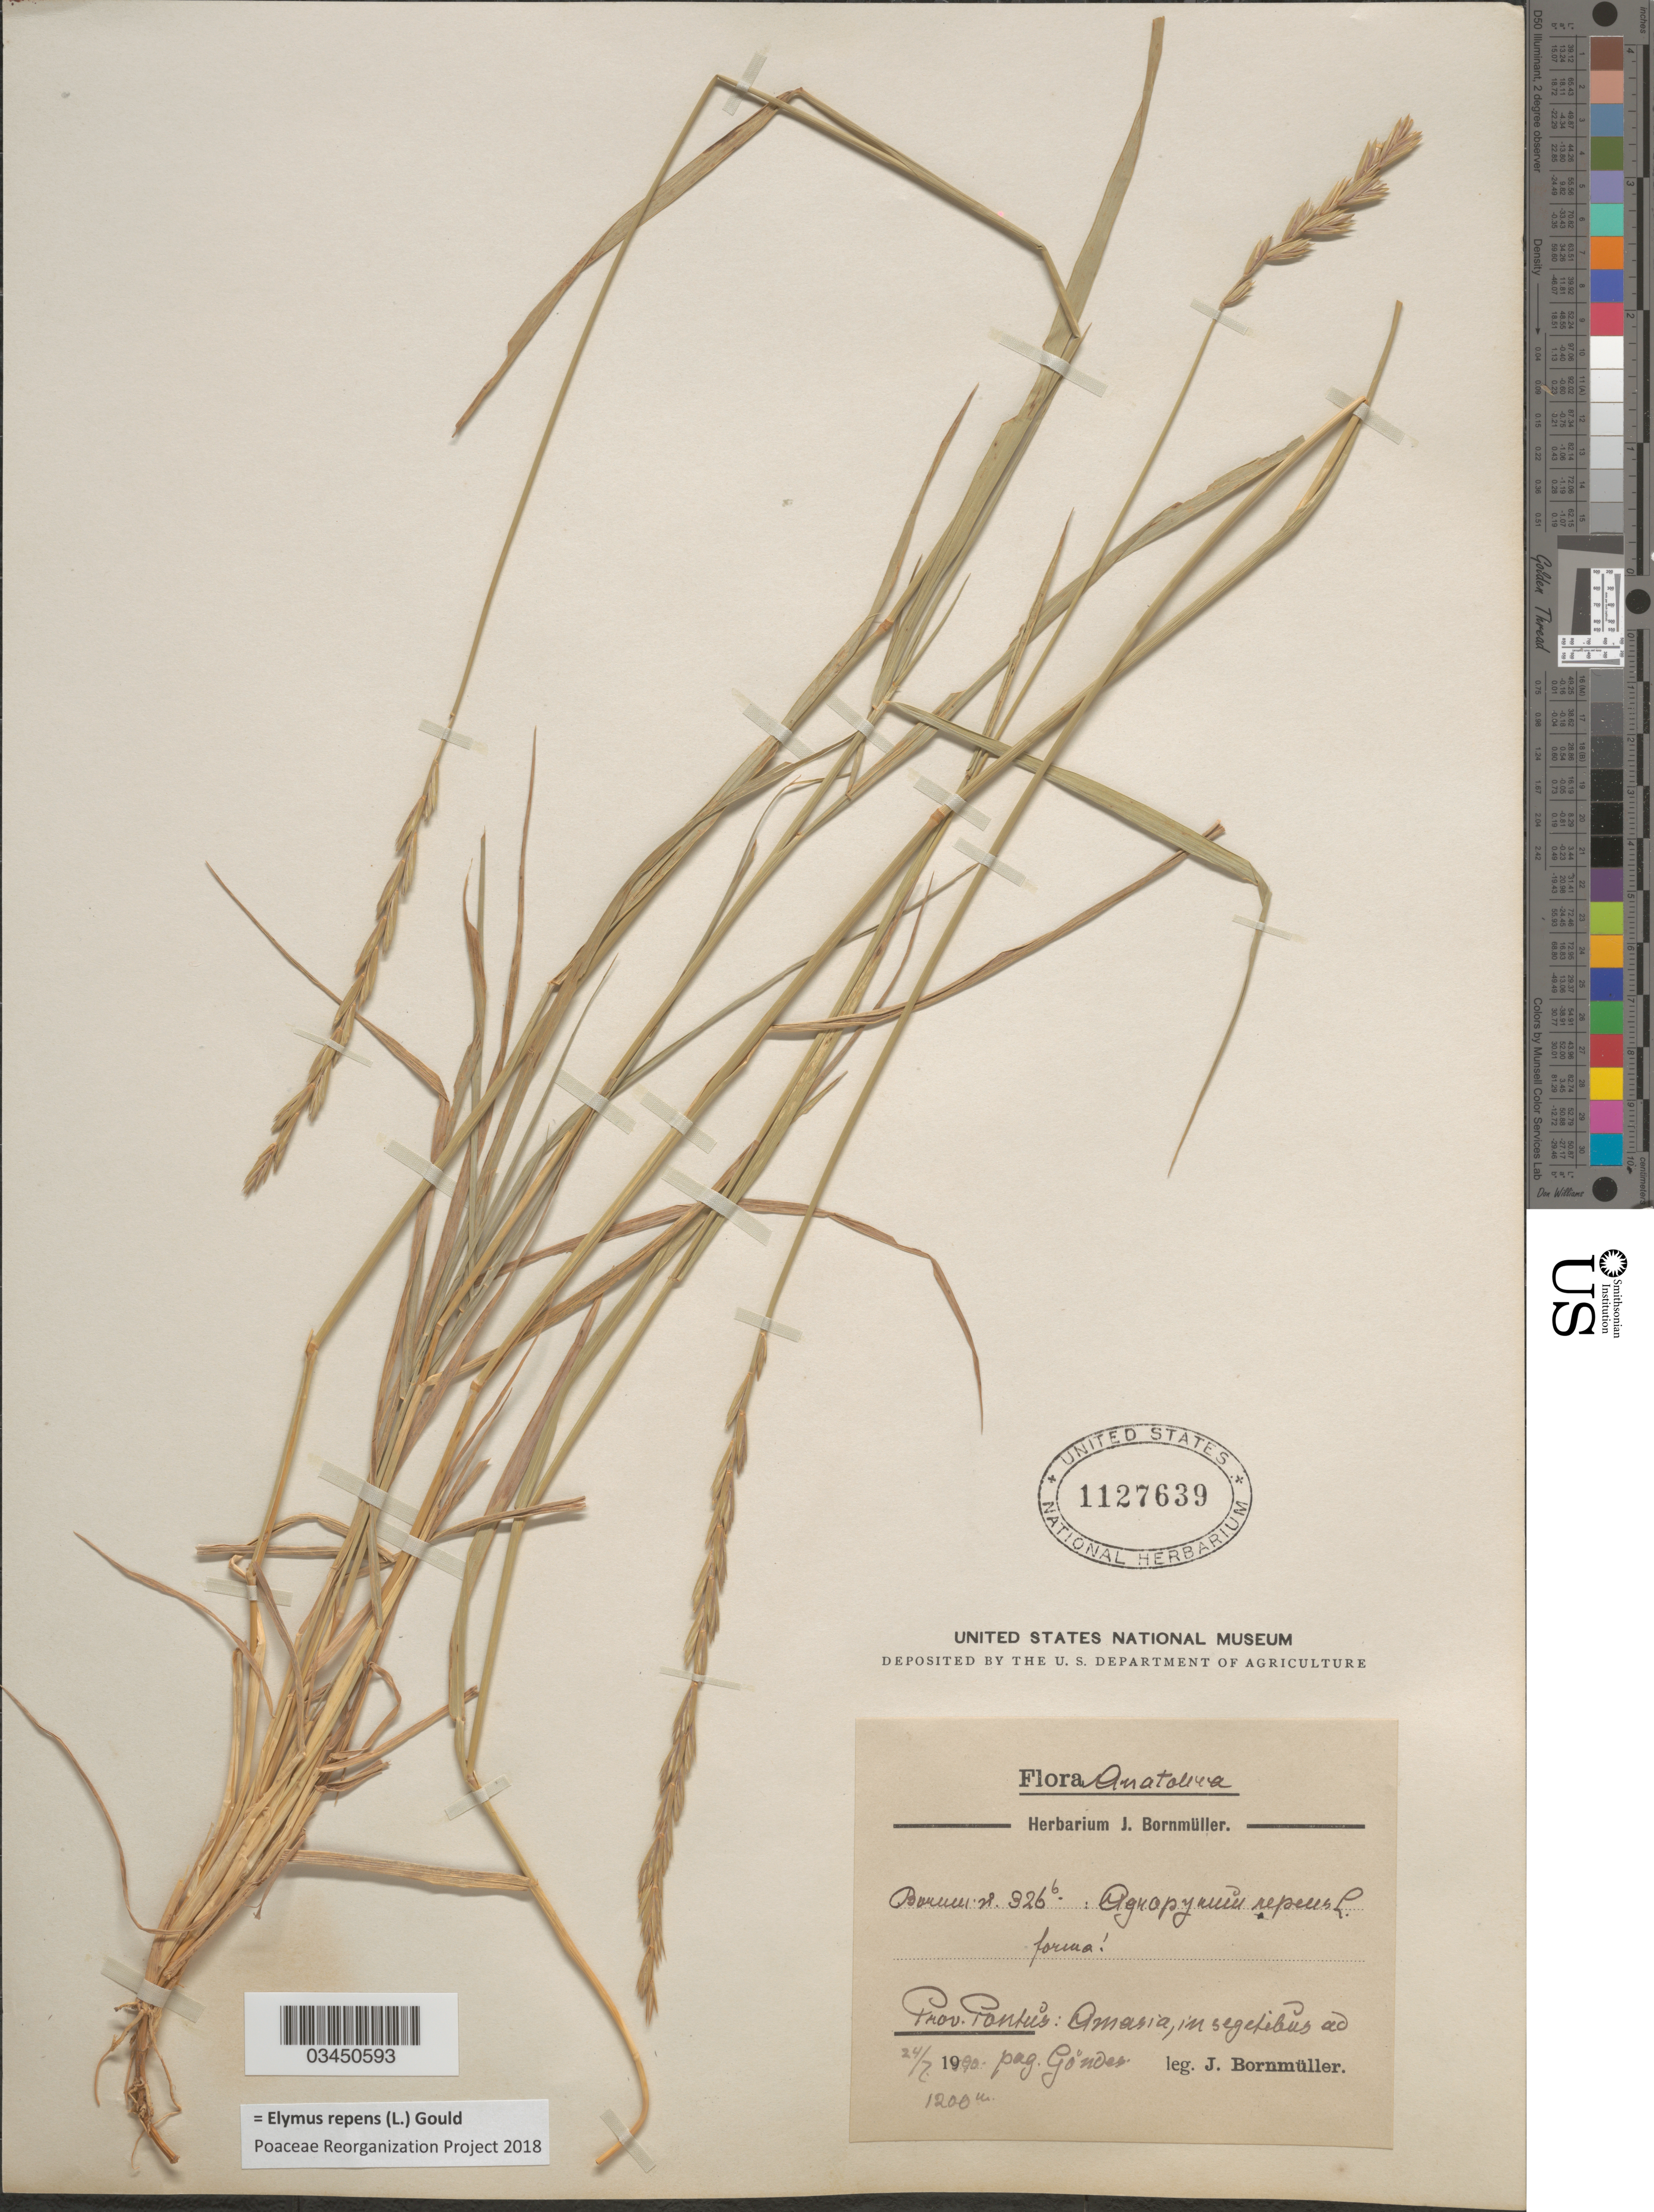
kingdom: Plantae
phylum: Tracheophyta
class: Liliopsida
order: Poales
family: Poaceae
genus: Elymus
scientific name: Elymus repens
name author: (L.) Gould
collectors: J. Bornmüller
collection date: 1990-07-24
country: Turkey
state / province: Amasya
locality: Anatolica. Prov. Pontus: Amasia, in segetibus ad pag. Göndes.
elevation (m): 1200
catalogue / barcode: US 1127639